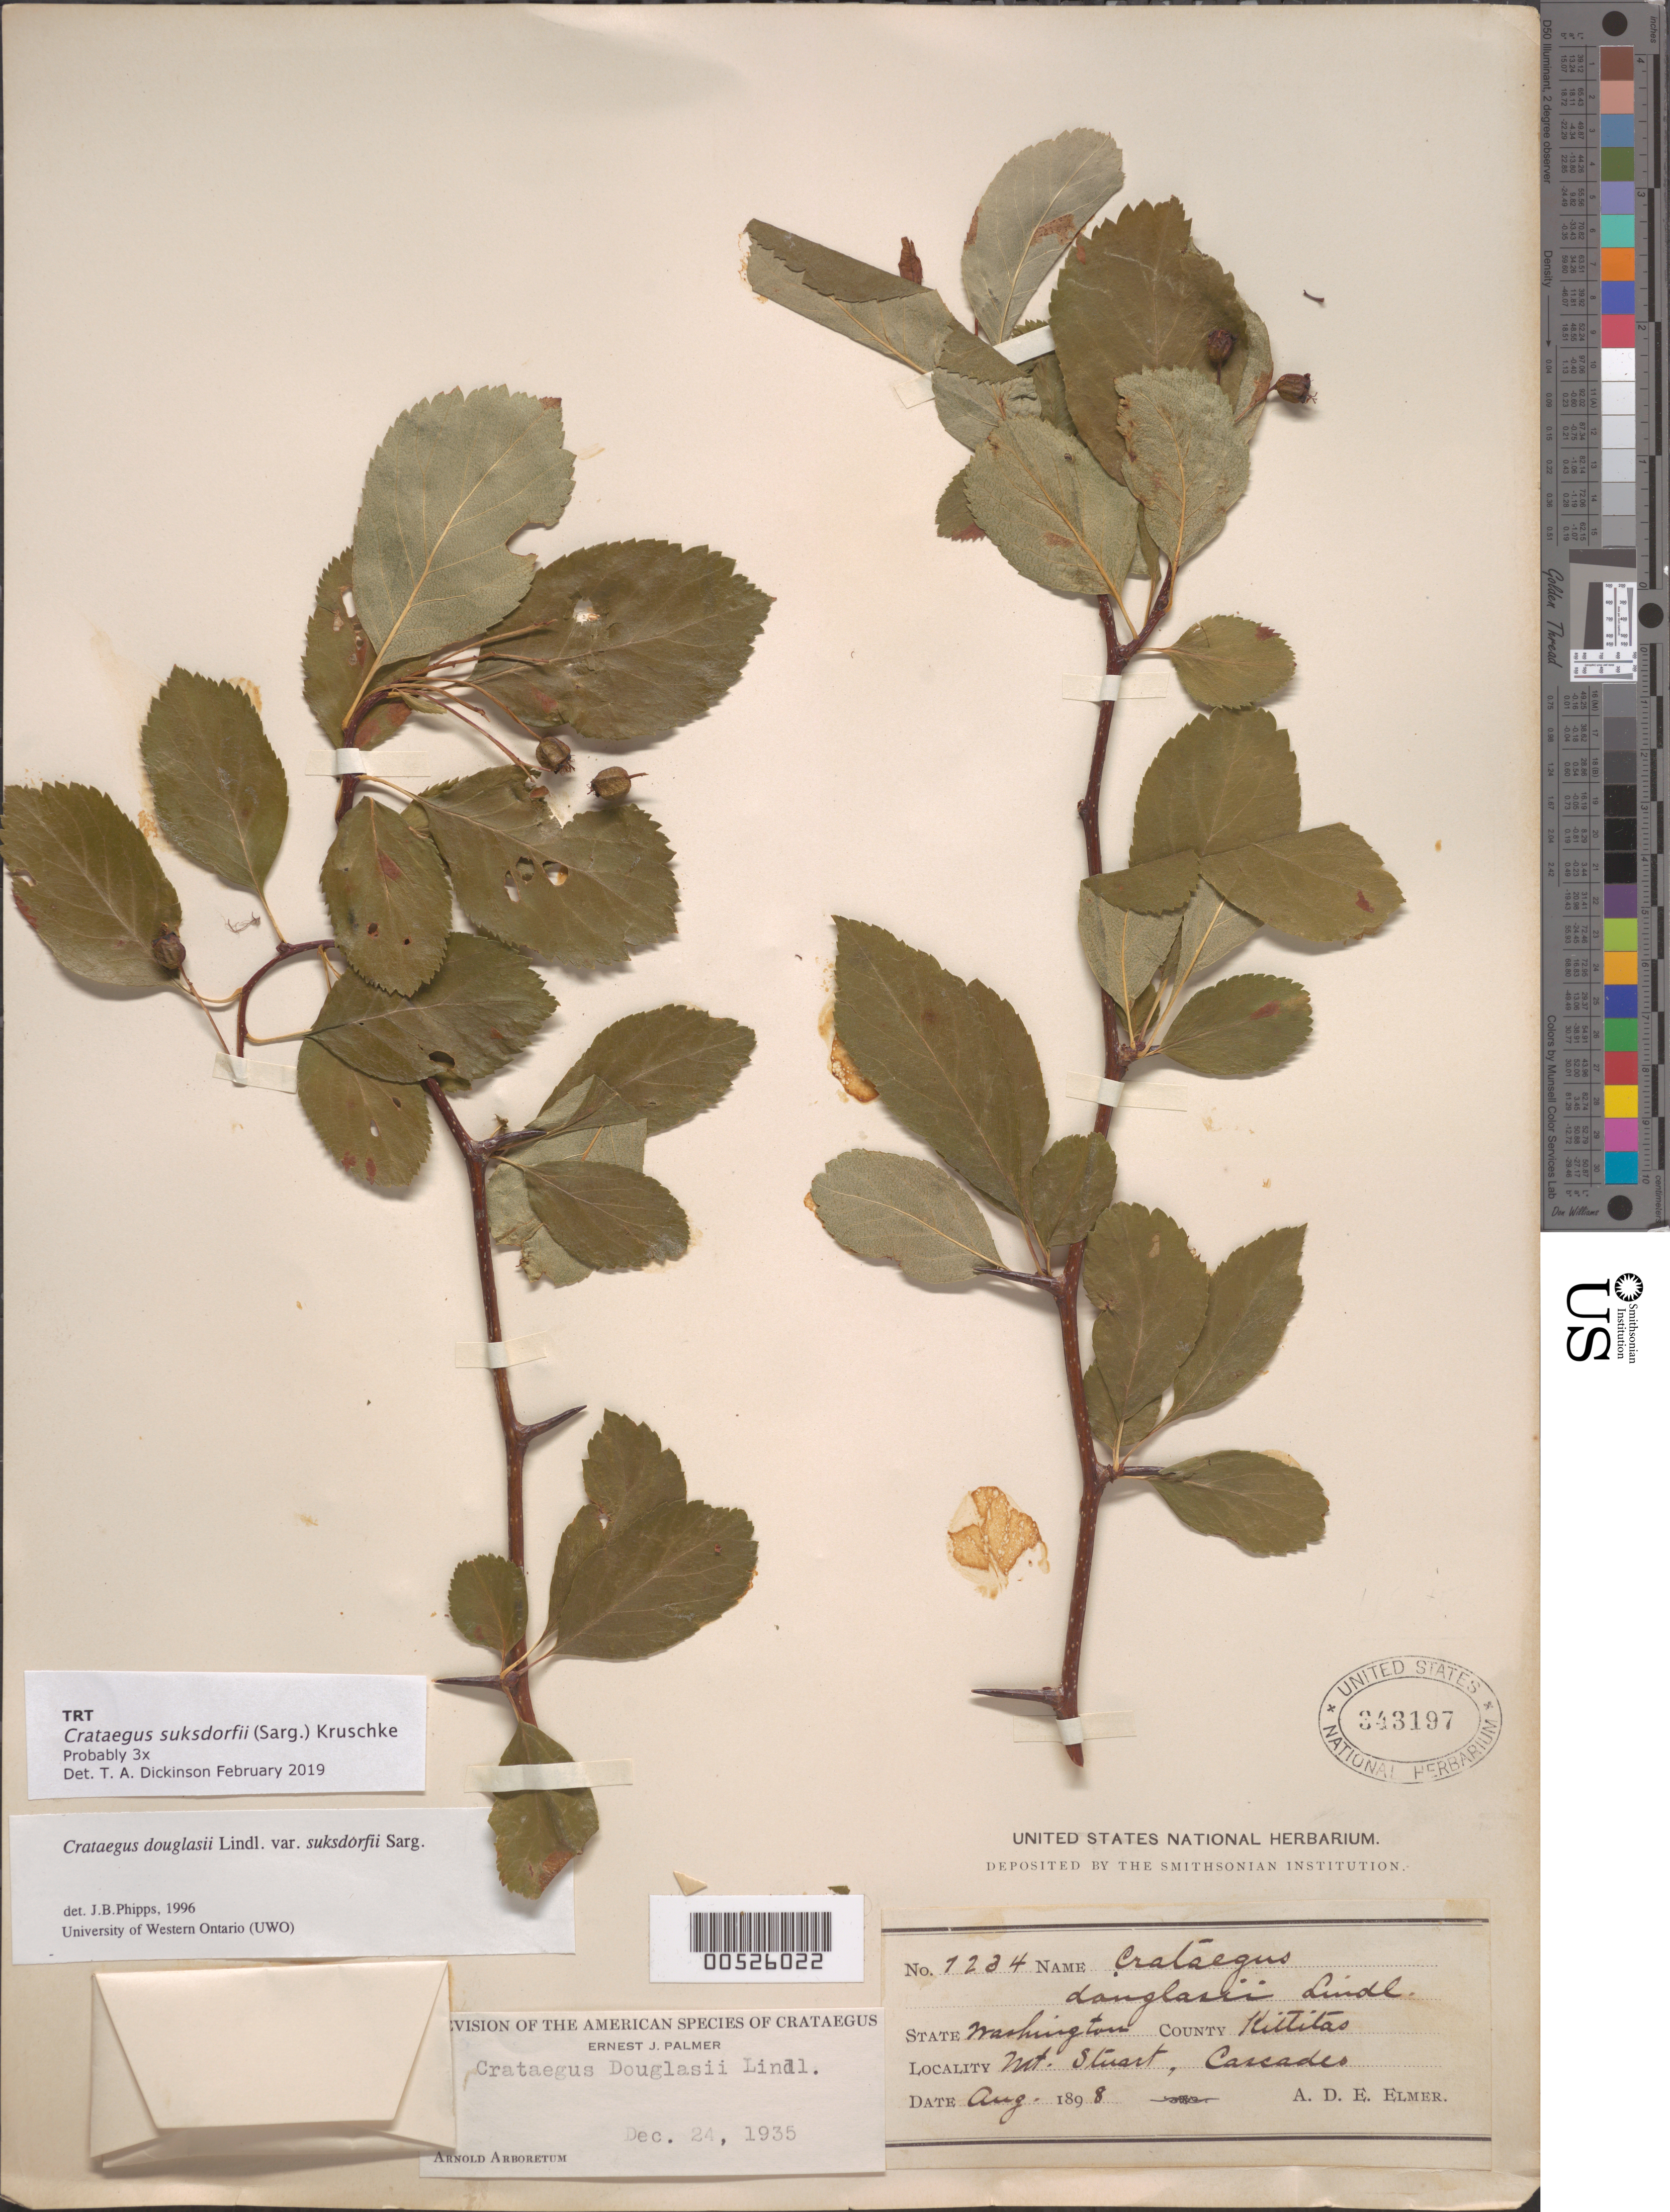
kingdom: Plantae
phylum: Tracheophyta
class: Magnoliopsida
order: Rosales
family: Rosaceae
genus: Crataegus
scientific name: Crataegus suksdorfii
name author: (Sarg.) Kruschke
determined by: Dickinson, Timothy A., Assistant Curator (TRT), University of Toronto (CANADA)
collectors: A. D. E. Elmer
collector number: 7234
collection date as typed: Aug 1898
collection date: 1898-08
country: United States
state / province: Washington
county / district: Kittitas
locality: Mt. Stuart, Cascades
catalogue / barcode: US 343197